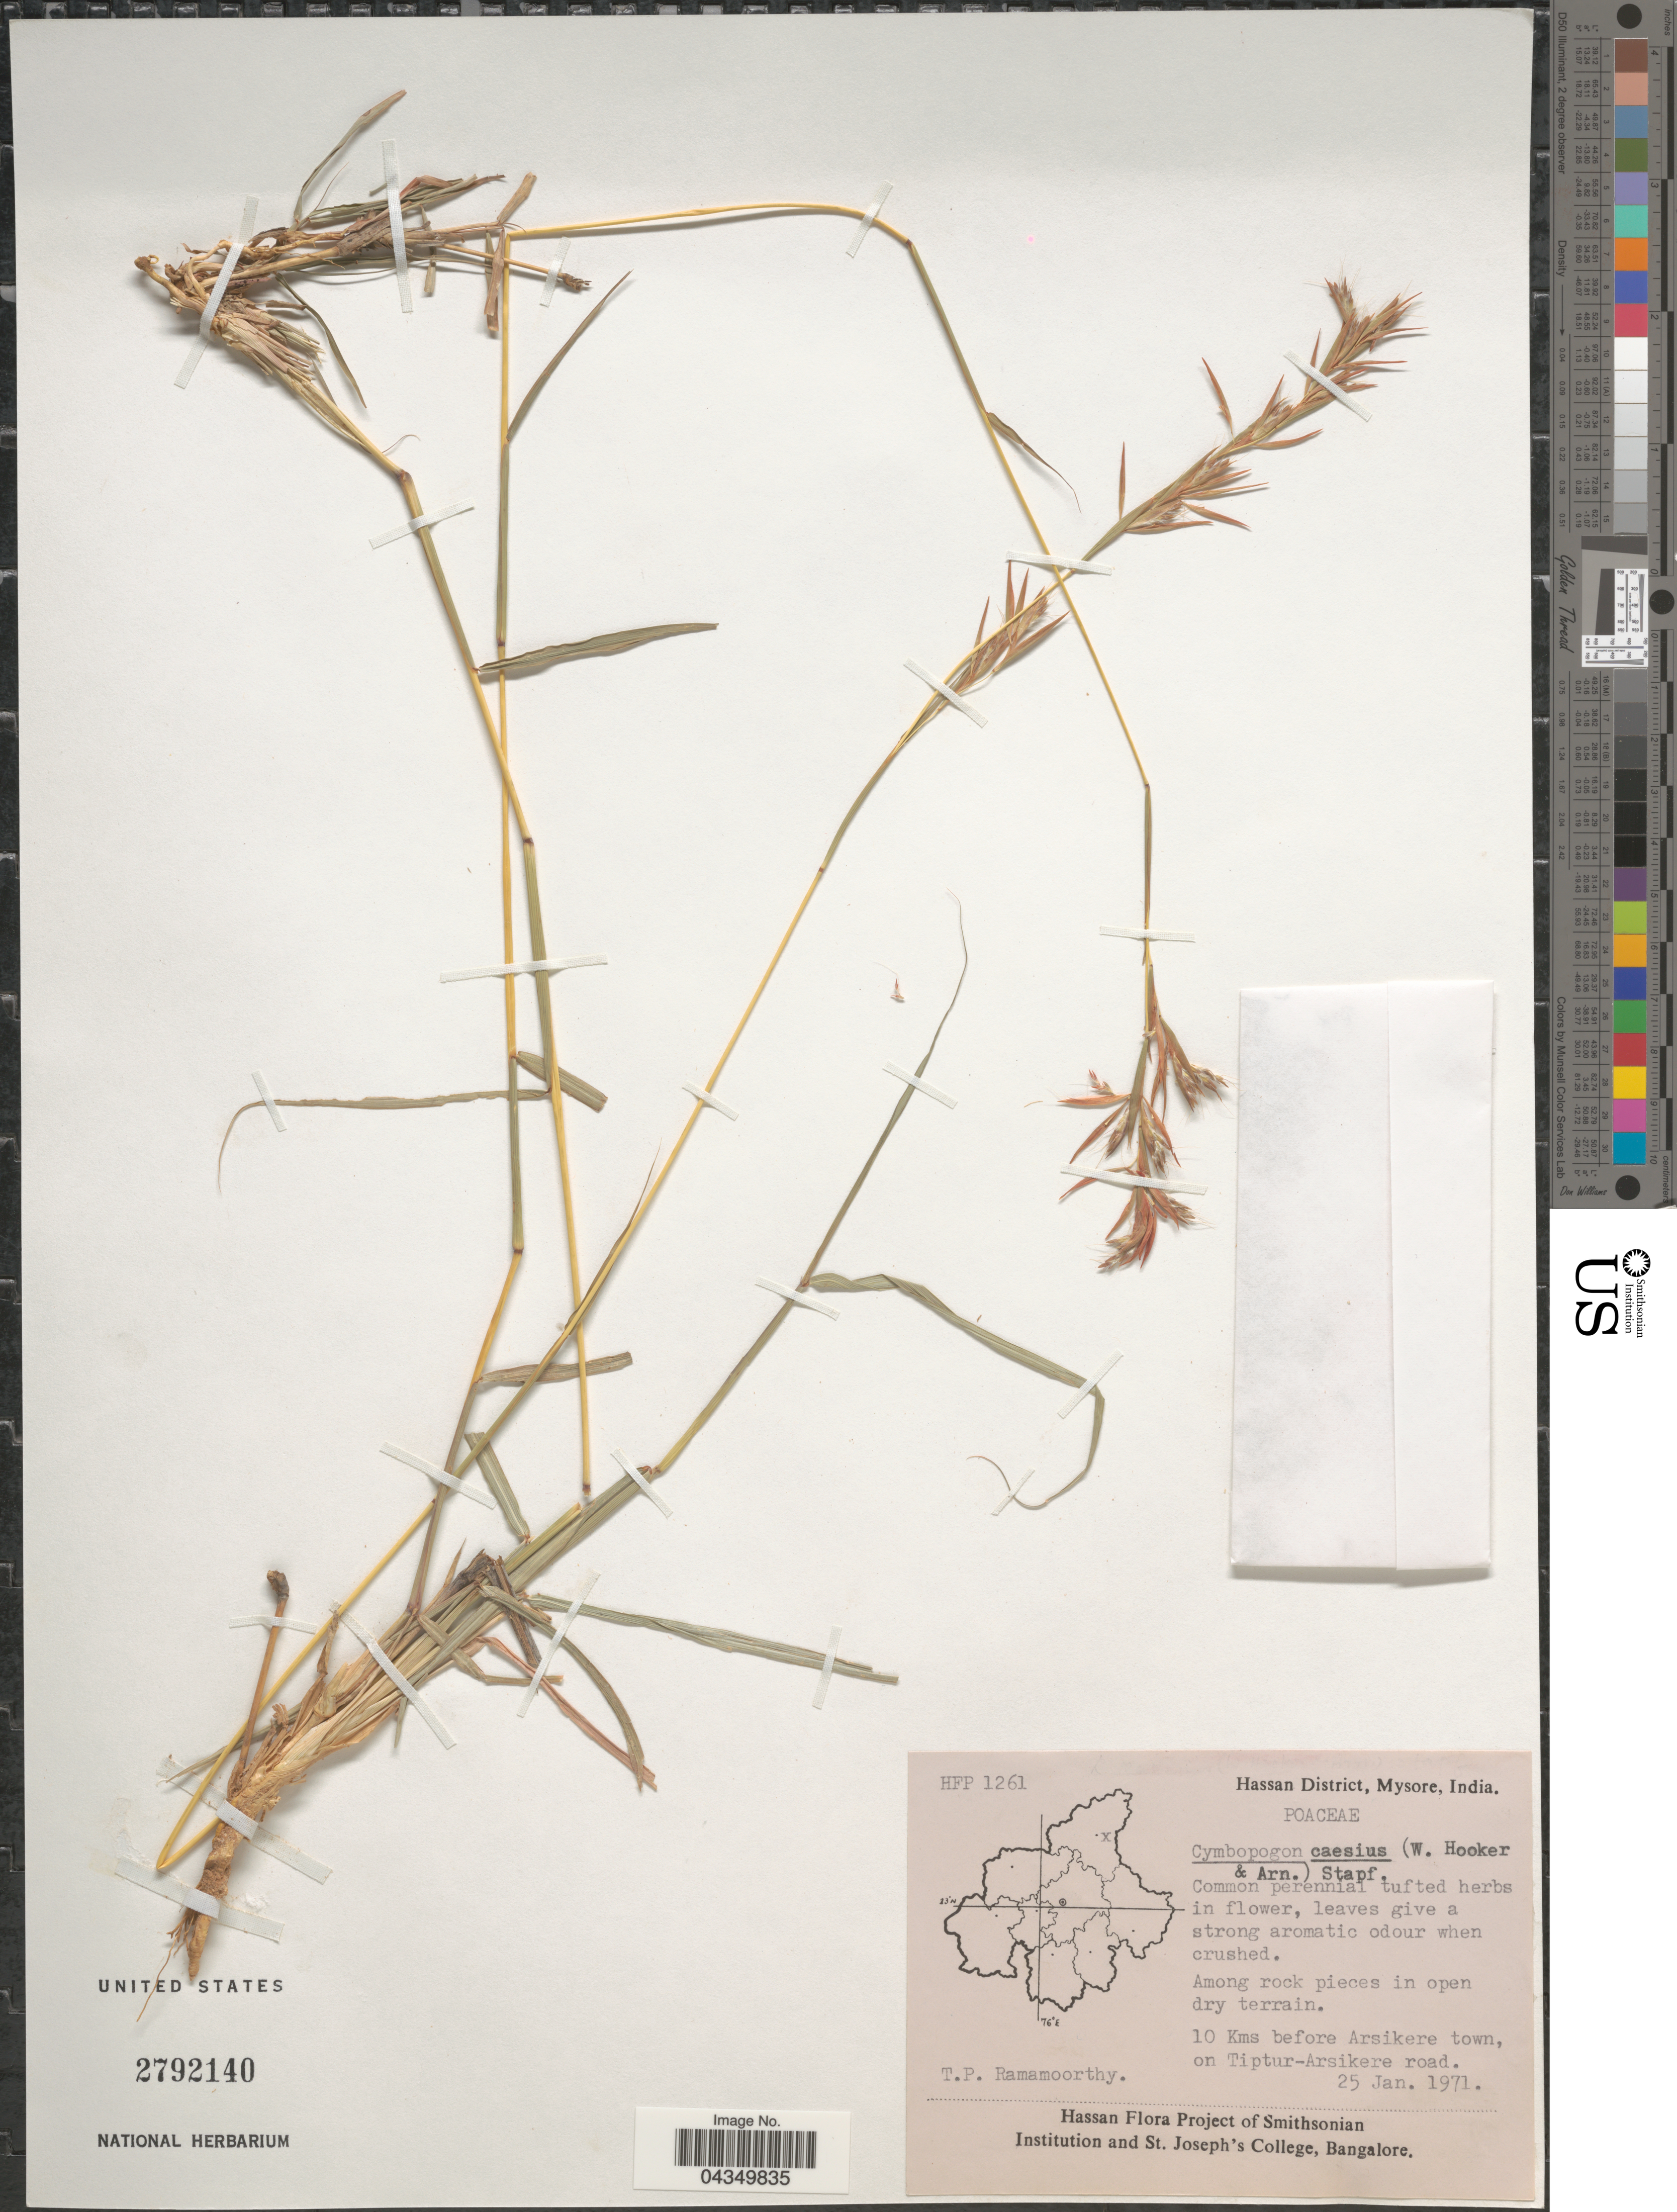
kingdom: Plantae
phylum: Tracheophyta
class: Liliopsida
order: Poales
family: Poaceae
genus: Cymbopogon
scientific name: Cymbopogon caesius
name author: (Nees ex Hook. & Arn.) Stapf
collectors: T. P. Ramamoorthy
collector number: HFP1261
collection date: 1971-01-25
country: India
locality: Hassan District, Mysore. 10 Kms before Arsikere town, on Tiptur-Arsikere road.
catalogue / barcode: US 2792140